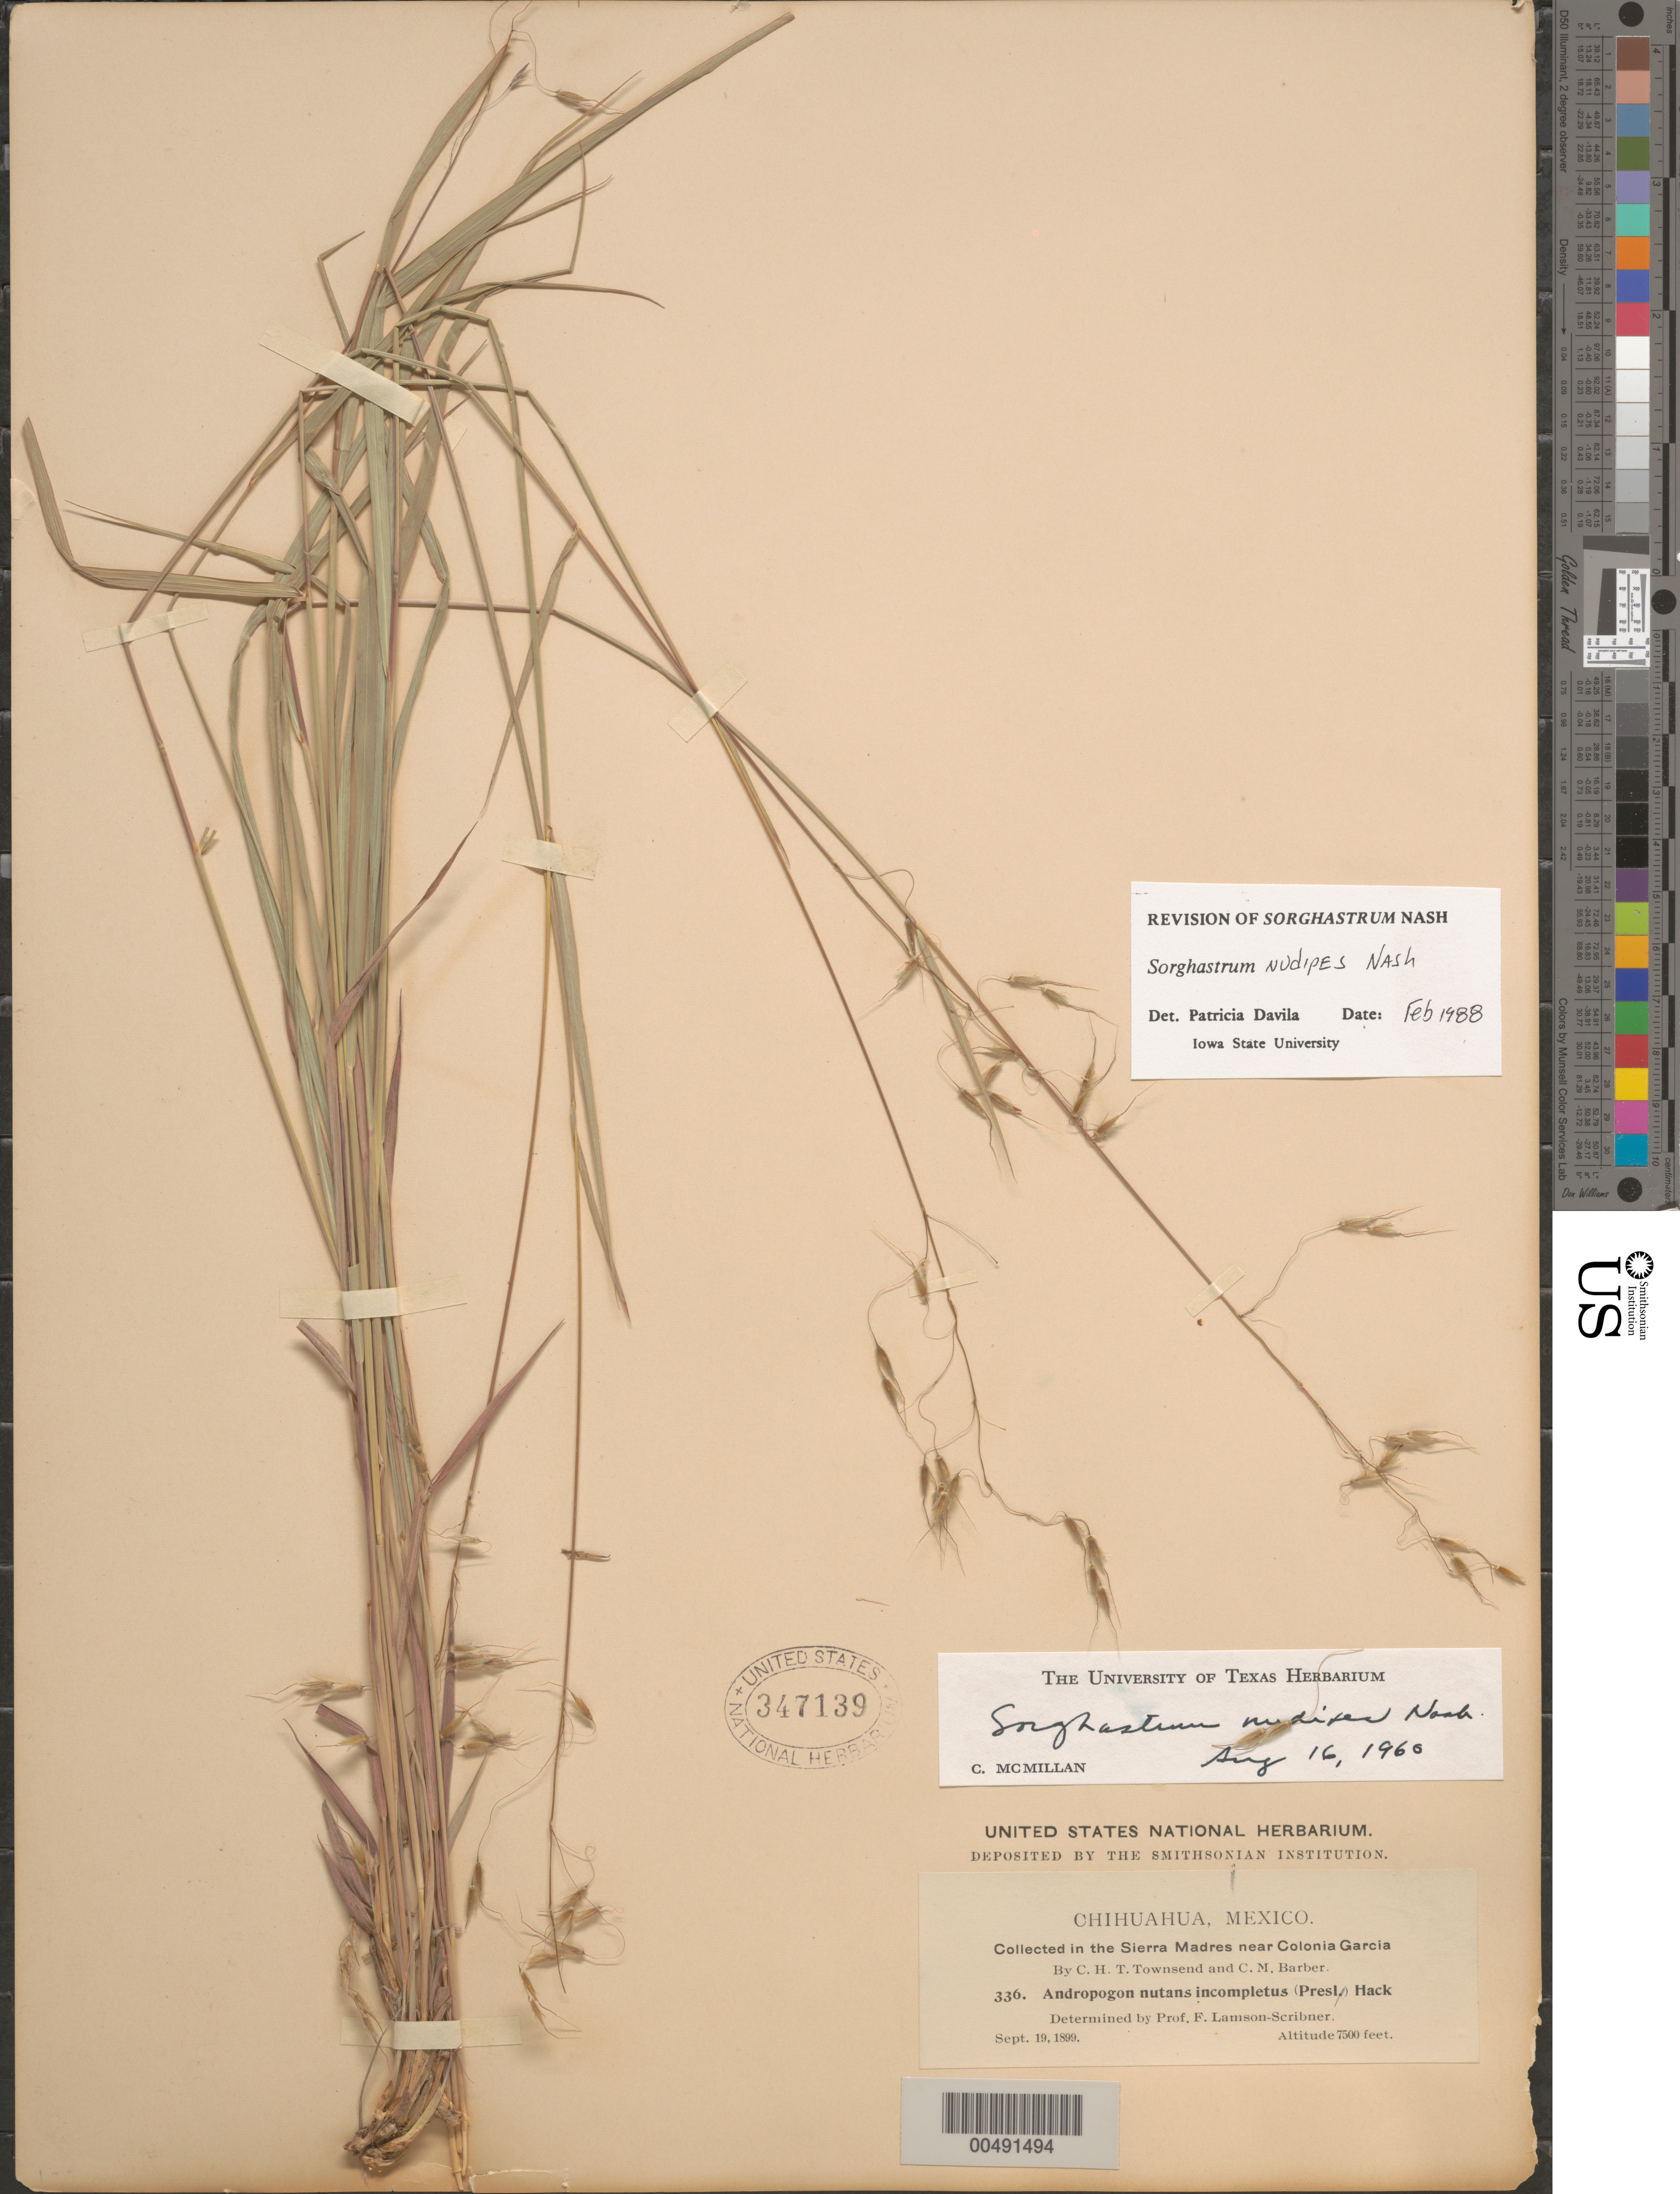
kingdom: Plantae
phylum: Tracheophyta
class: Liliopsida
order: Poales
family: Poaceae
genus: Sorghastrum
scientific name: Sorghastrum nudipes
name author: Nash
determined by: Dávila, P. D.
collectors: C. H. T. Townsend & C. Barber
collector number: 336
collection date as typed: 19 Sep 1899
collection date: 1899-09-19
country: Mexico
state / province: Chihuahua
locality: In the Sierra Madres, near Colonia Garcia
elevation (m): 2286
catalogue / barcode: US 347139